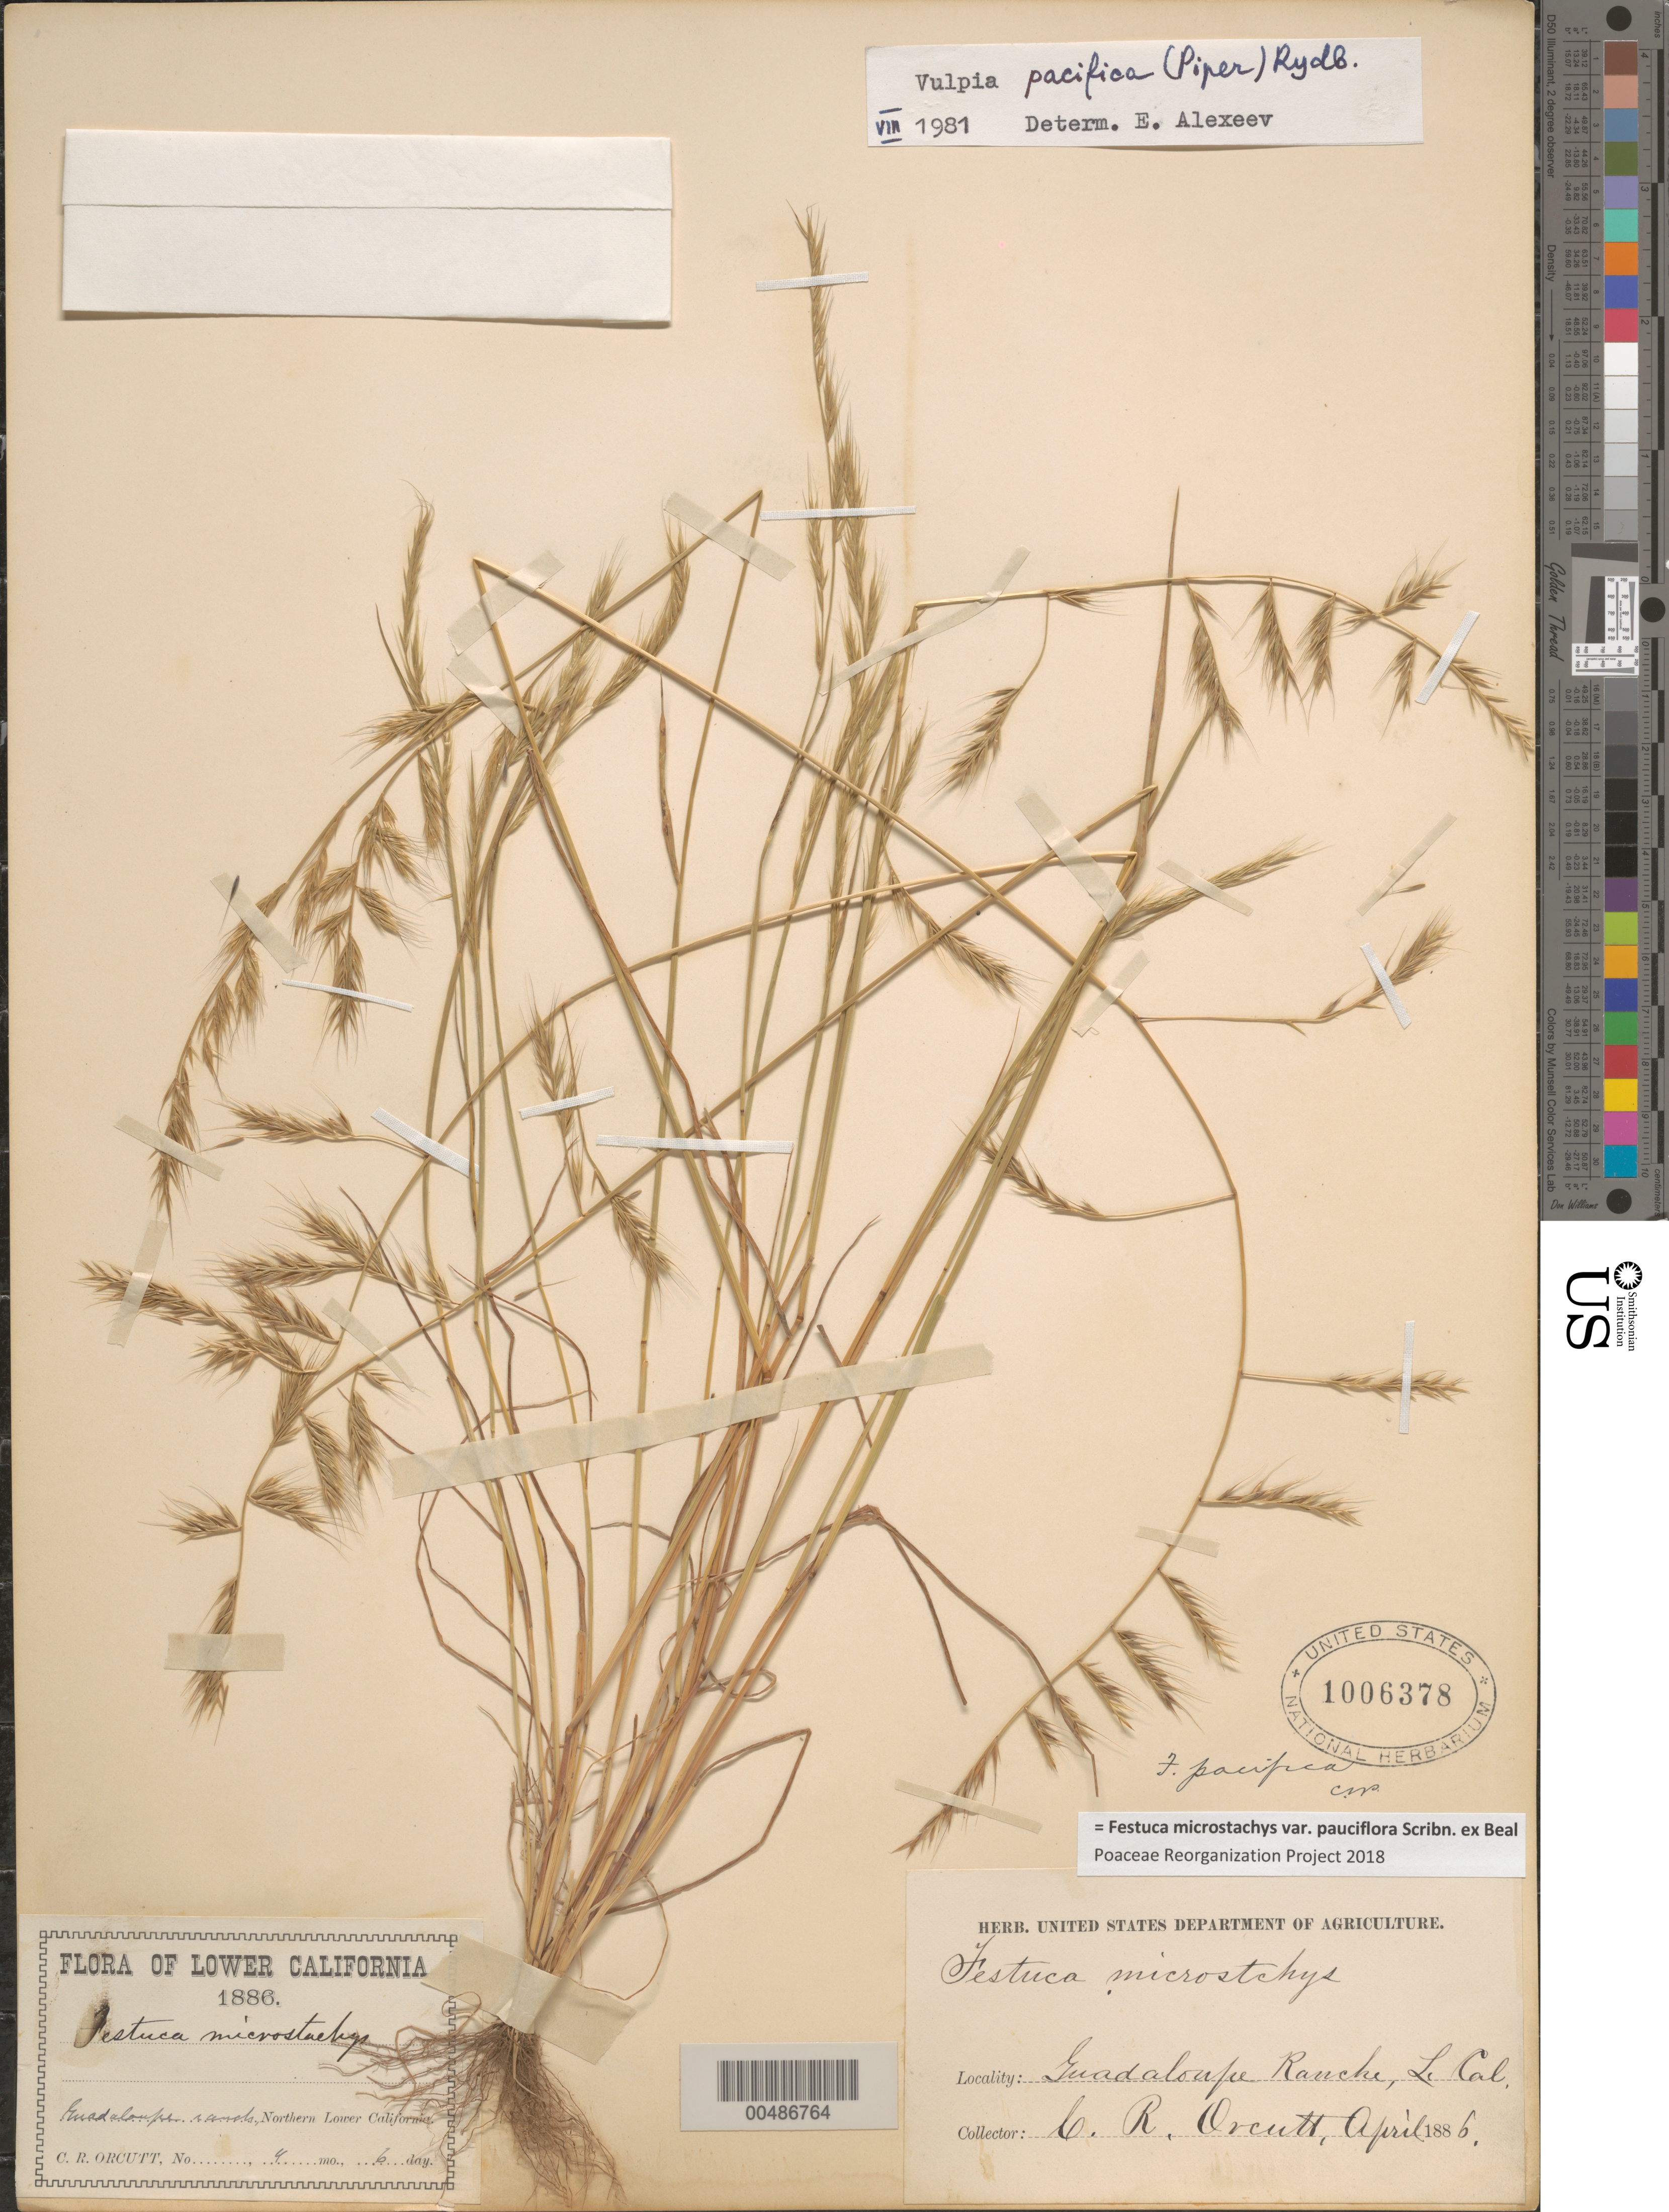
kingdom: Plantae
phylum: Tracheophyta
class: Liliopsida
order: Poales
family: Poaceae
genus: Festuca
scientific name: Festuca microstachys var. pauciflora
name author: Scribn. ex W.J. Beal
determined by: Poaceae Reorganization Project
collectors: C. R. Orcutt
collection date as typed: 6 Apr 1886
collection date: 1886-04-06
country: Mexico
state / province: Baja California Norte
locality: Guadaloupe Ranch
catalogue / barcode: US 1006378